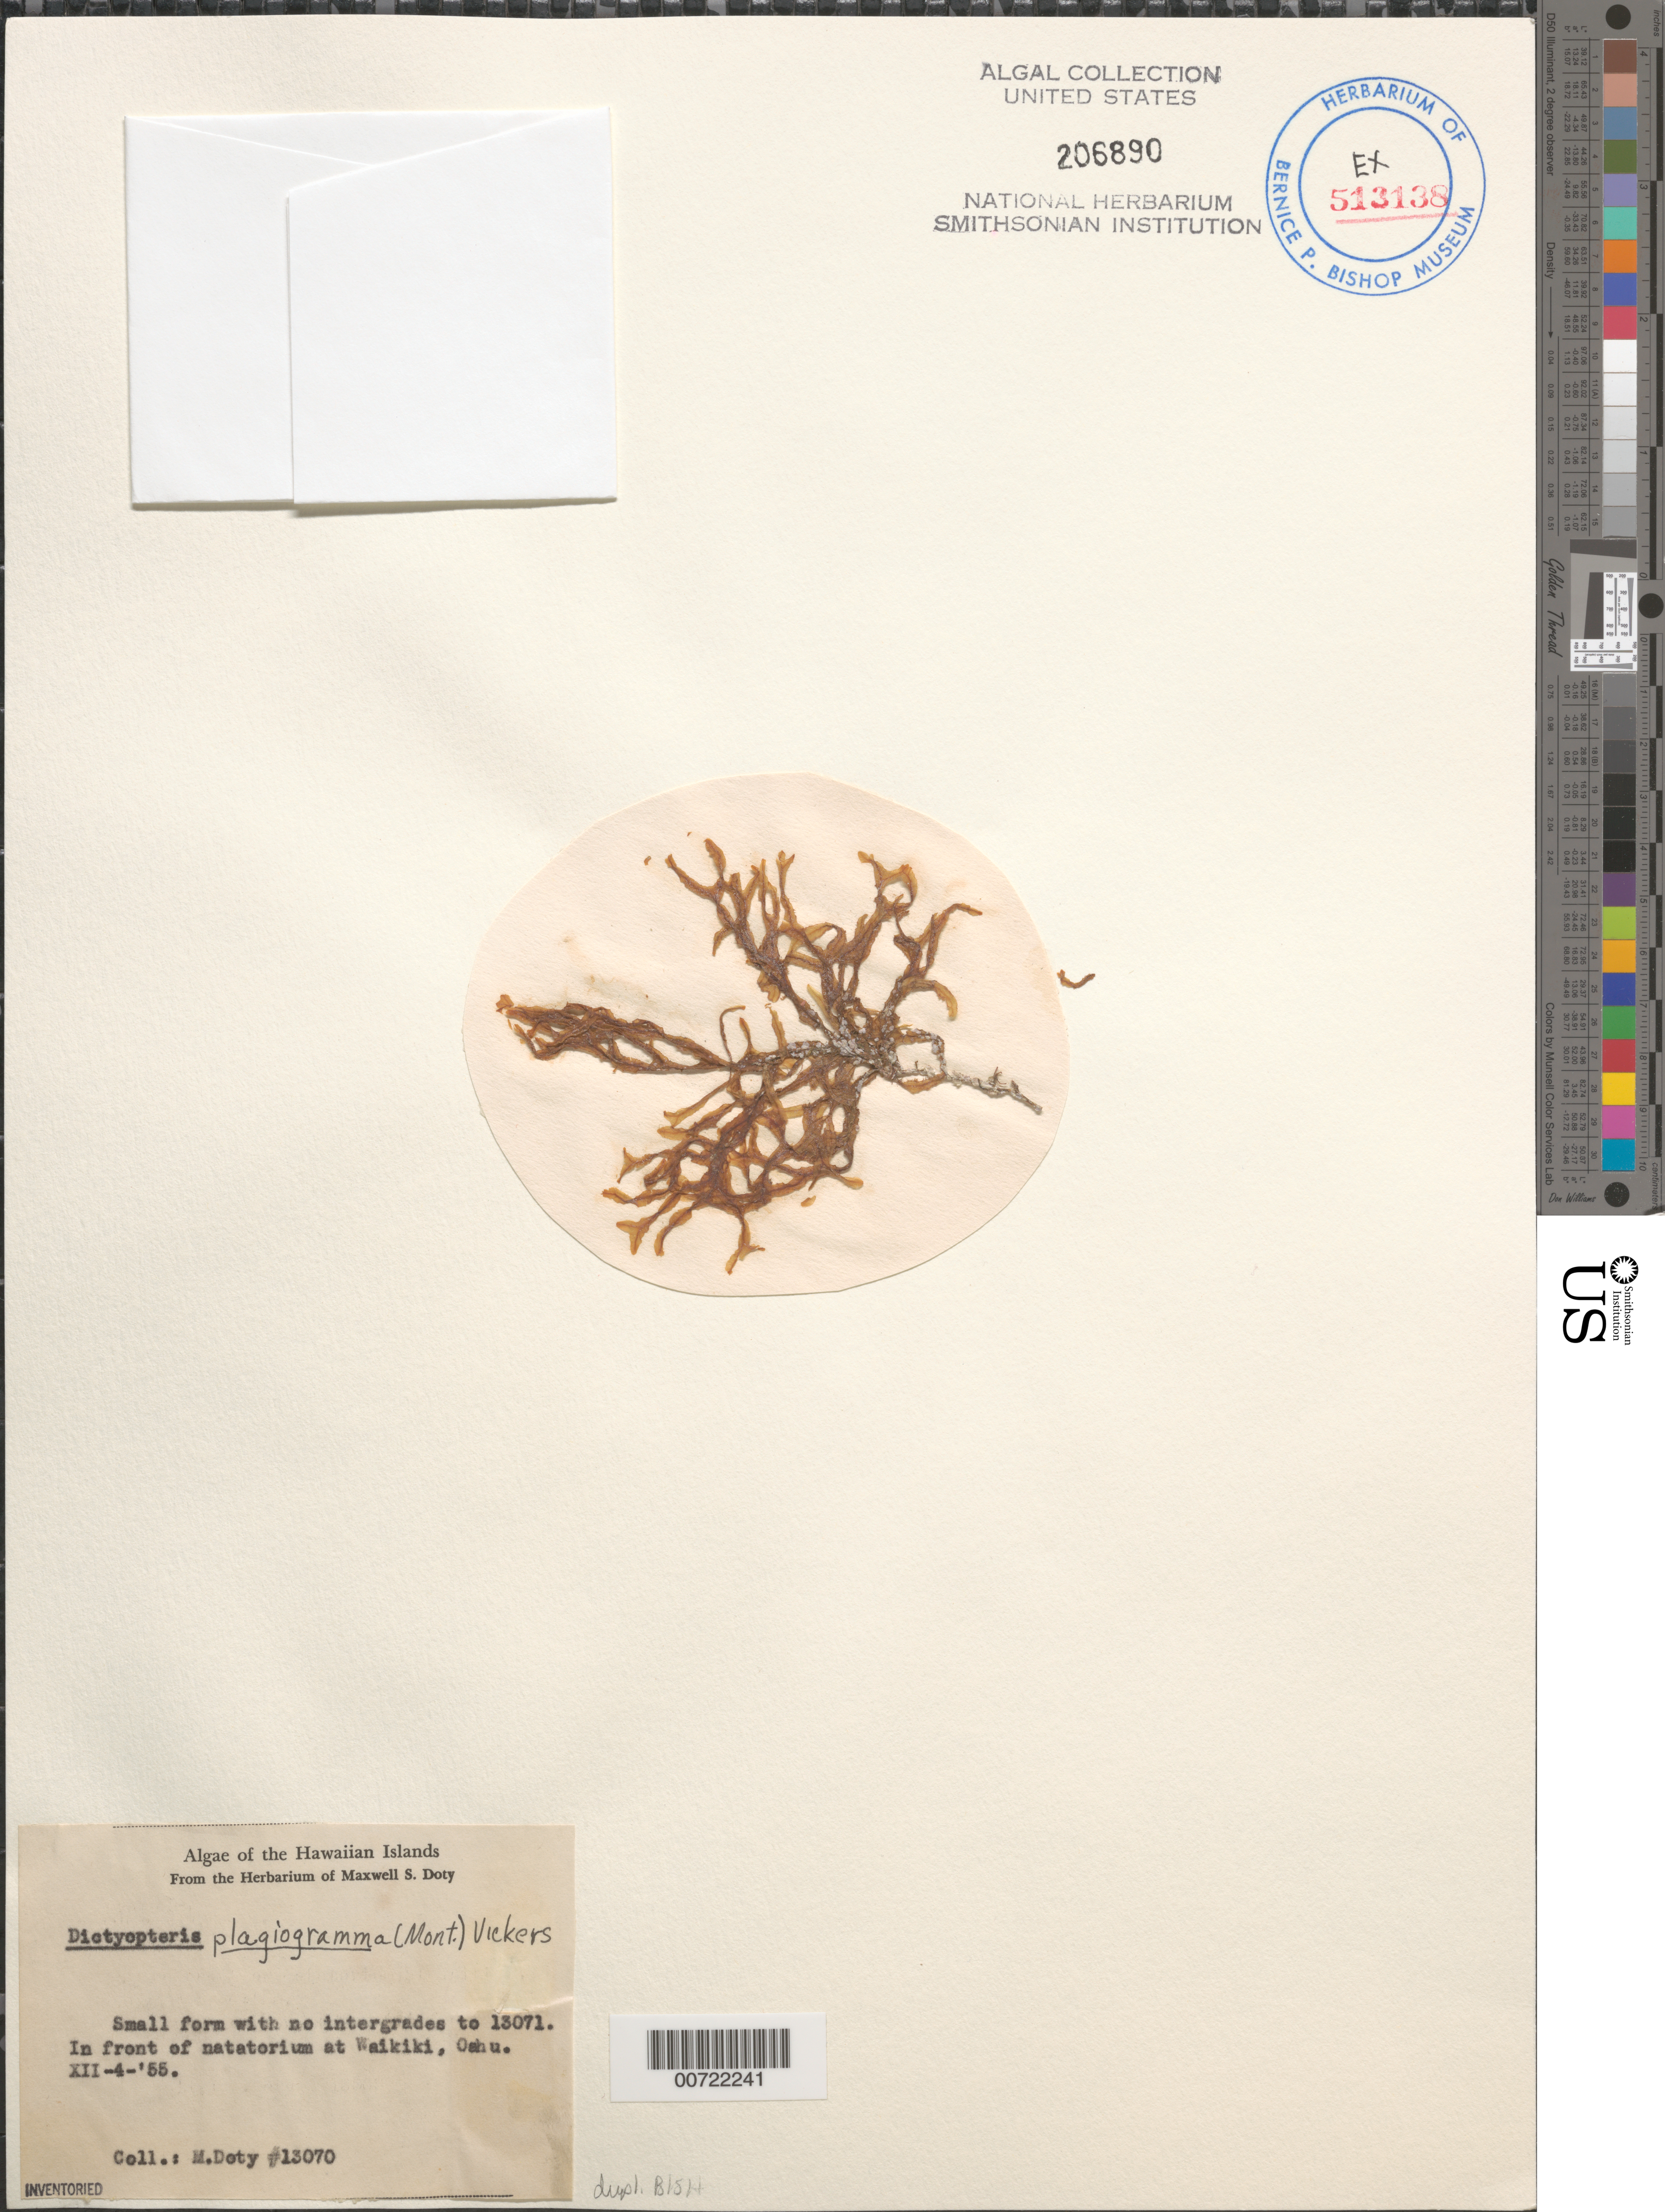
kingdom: Chromista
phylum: Ochrophyta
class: Phaeophyceae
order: Dictyotales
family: Dictyotaceae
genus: Dictyopteris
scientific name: Dictyopteris plagiogramma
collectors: M. S. Doty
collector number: MSD 13070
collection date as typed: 04 Dec 1955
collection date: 1955-12-04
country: United States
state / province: Hawaii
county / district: Honolulu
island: Oahu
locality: Waikiki, in front of Natatorium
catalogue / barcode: US 206890